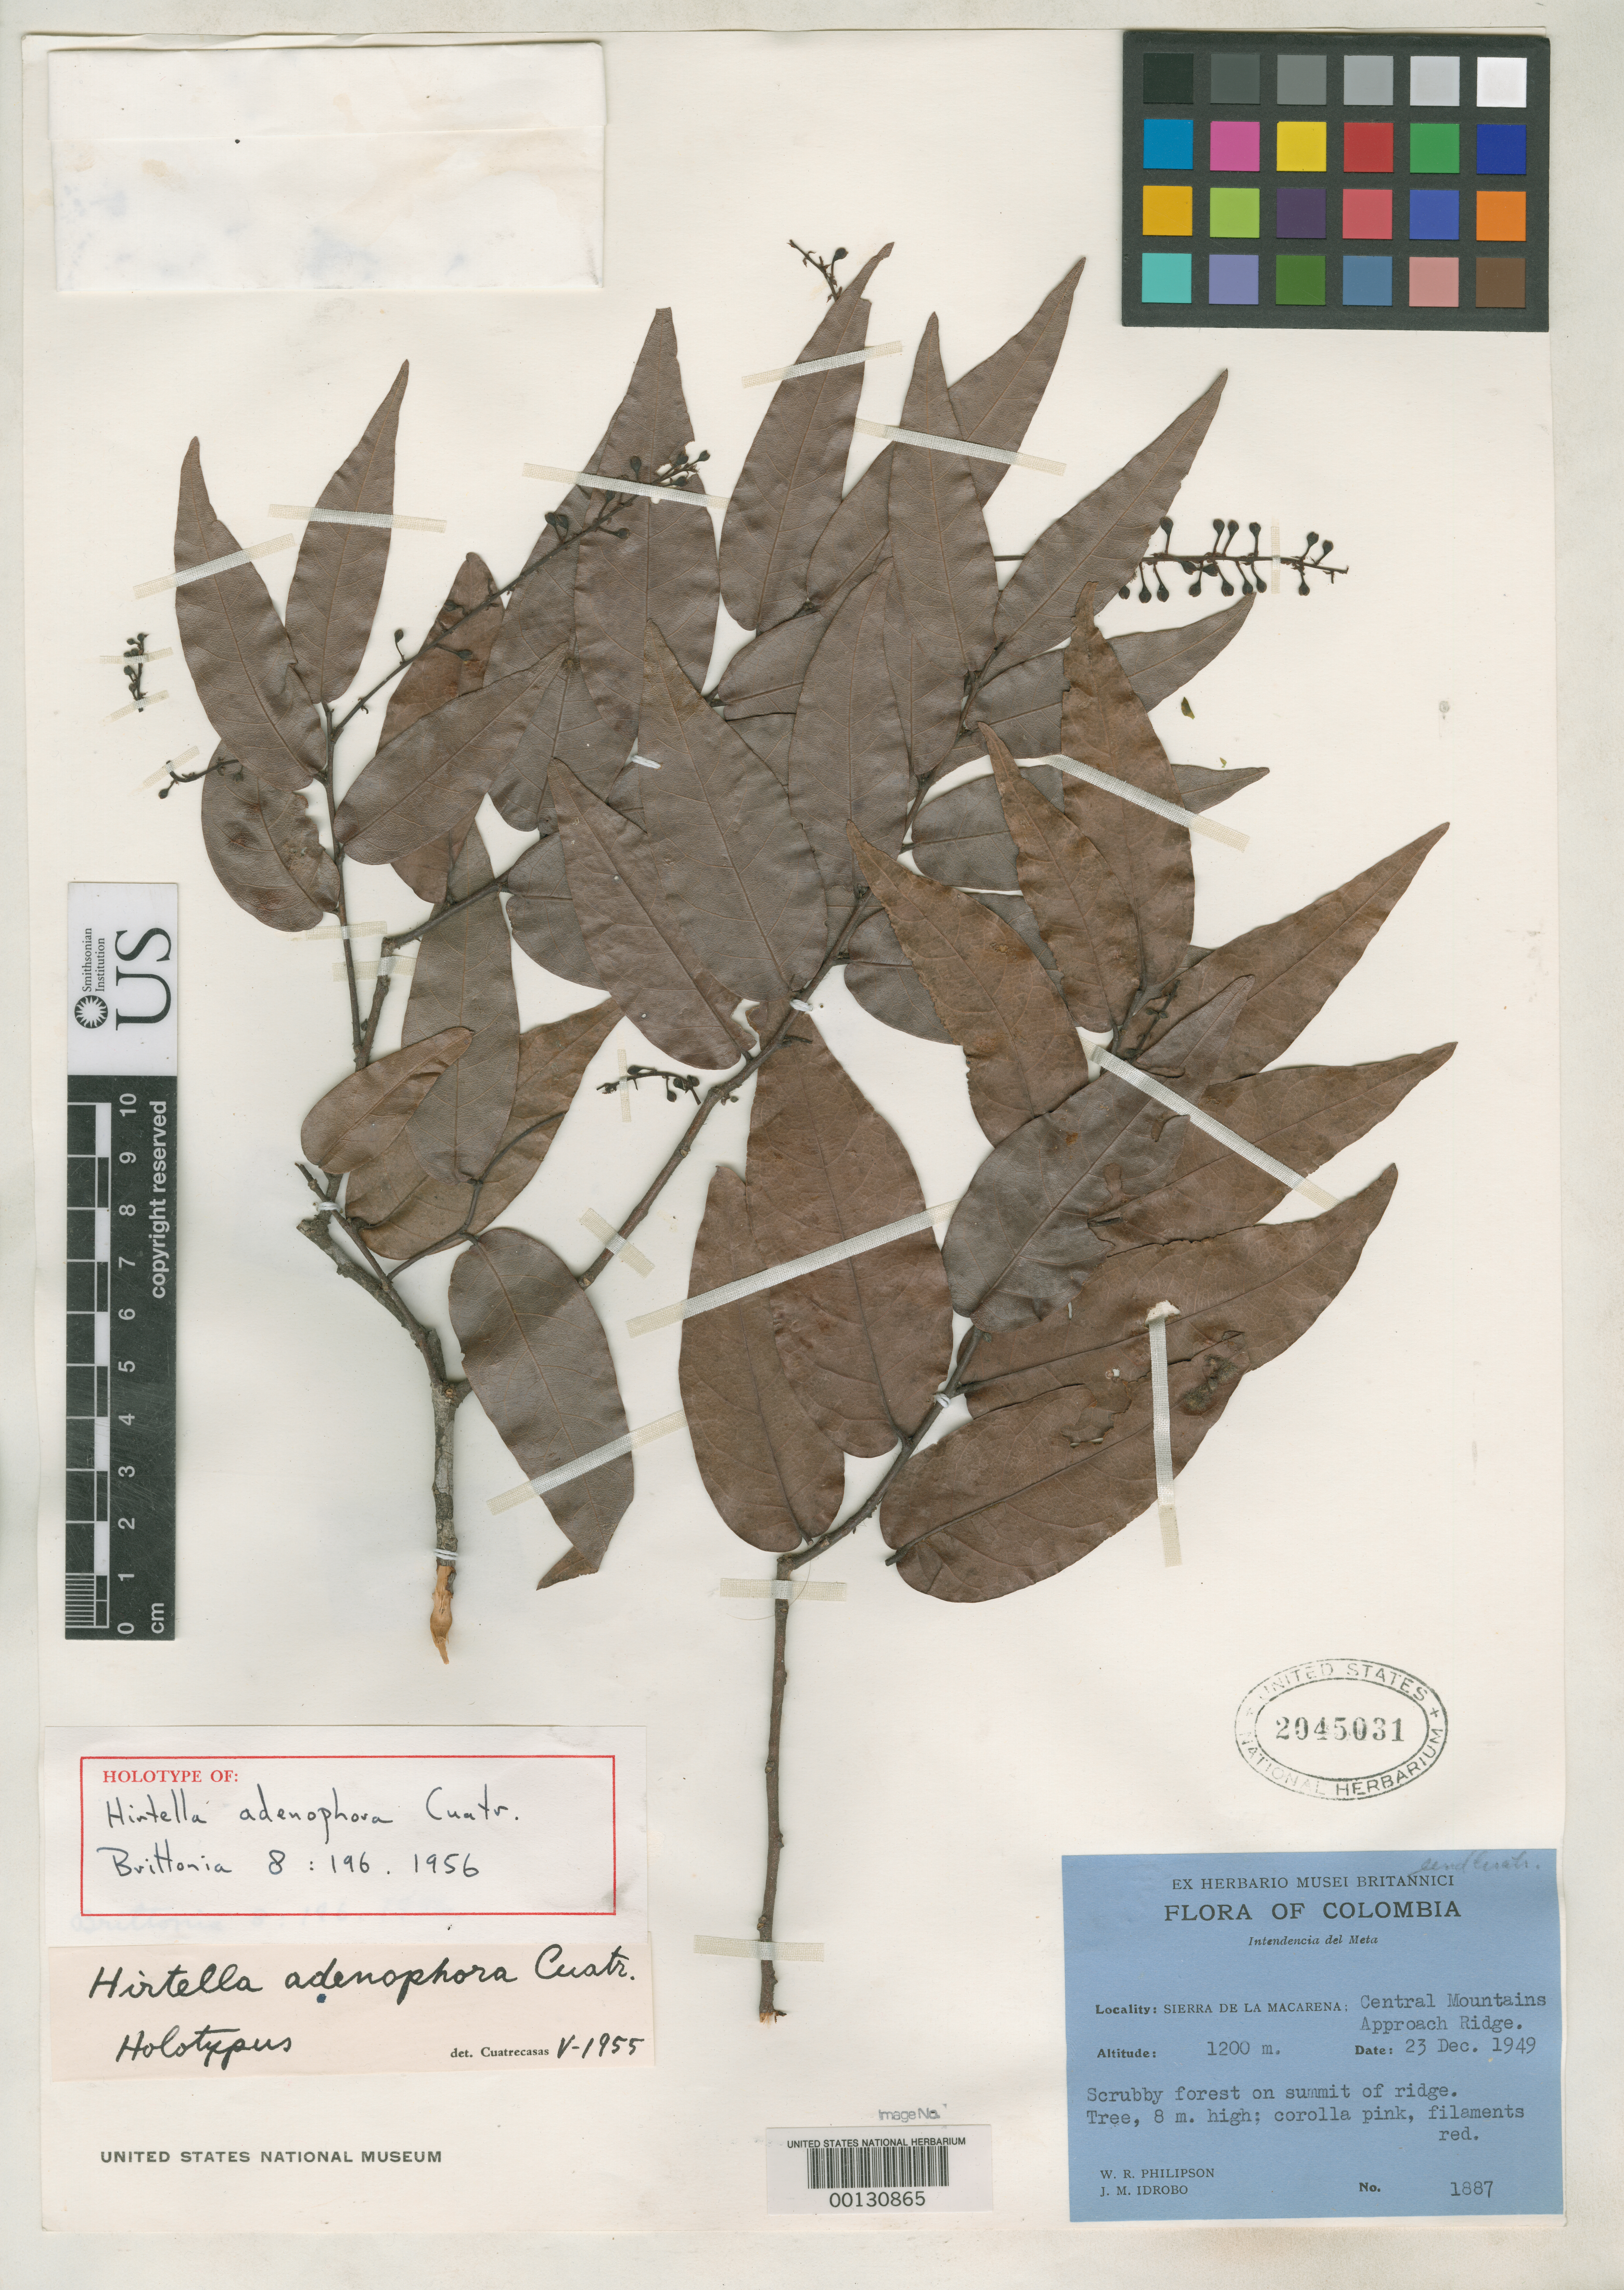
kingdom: Plantae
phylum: Tracheophyta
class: Magnoliopsida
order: Malpighiales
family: Chrysobalanaceae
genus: Hirtella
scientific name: Hirtella adenophora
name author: Cuatrec.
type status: Holotype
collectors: W. R. Philipson & J. M. Idrobo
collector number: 1887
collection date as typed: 23 Dec 1949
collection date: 1949-12-23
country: Colombia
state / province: Meta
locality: Sierra de La Macarena, Central Mts., N approach of ridge.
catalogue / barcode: US 2045031